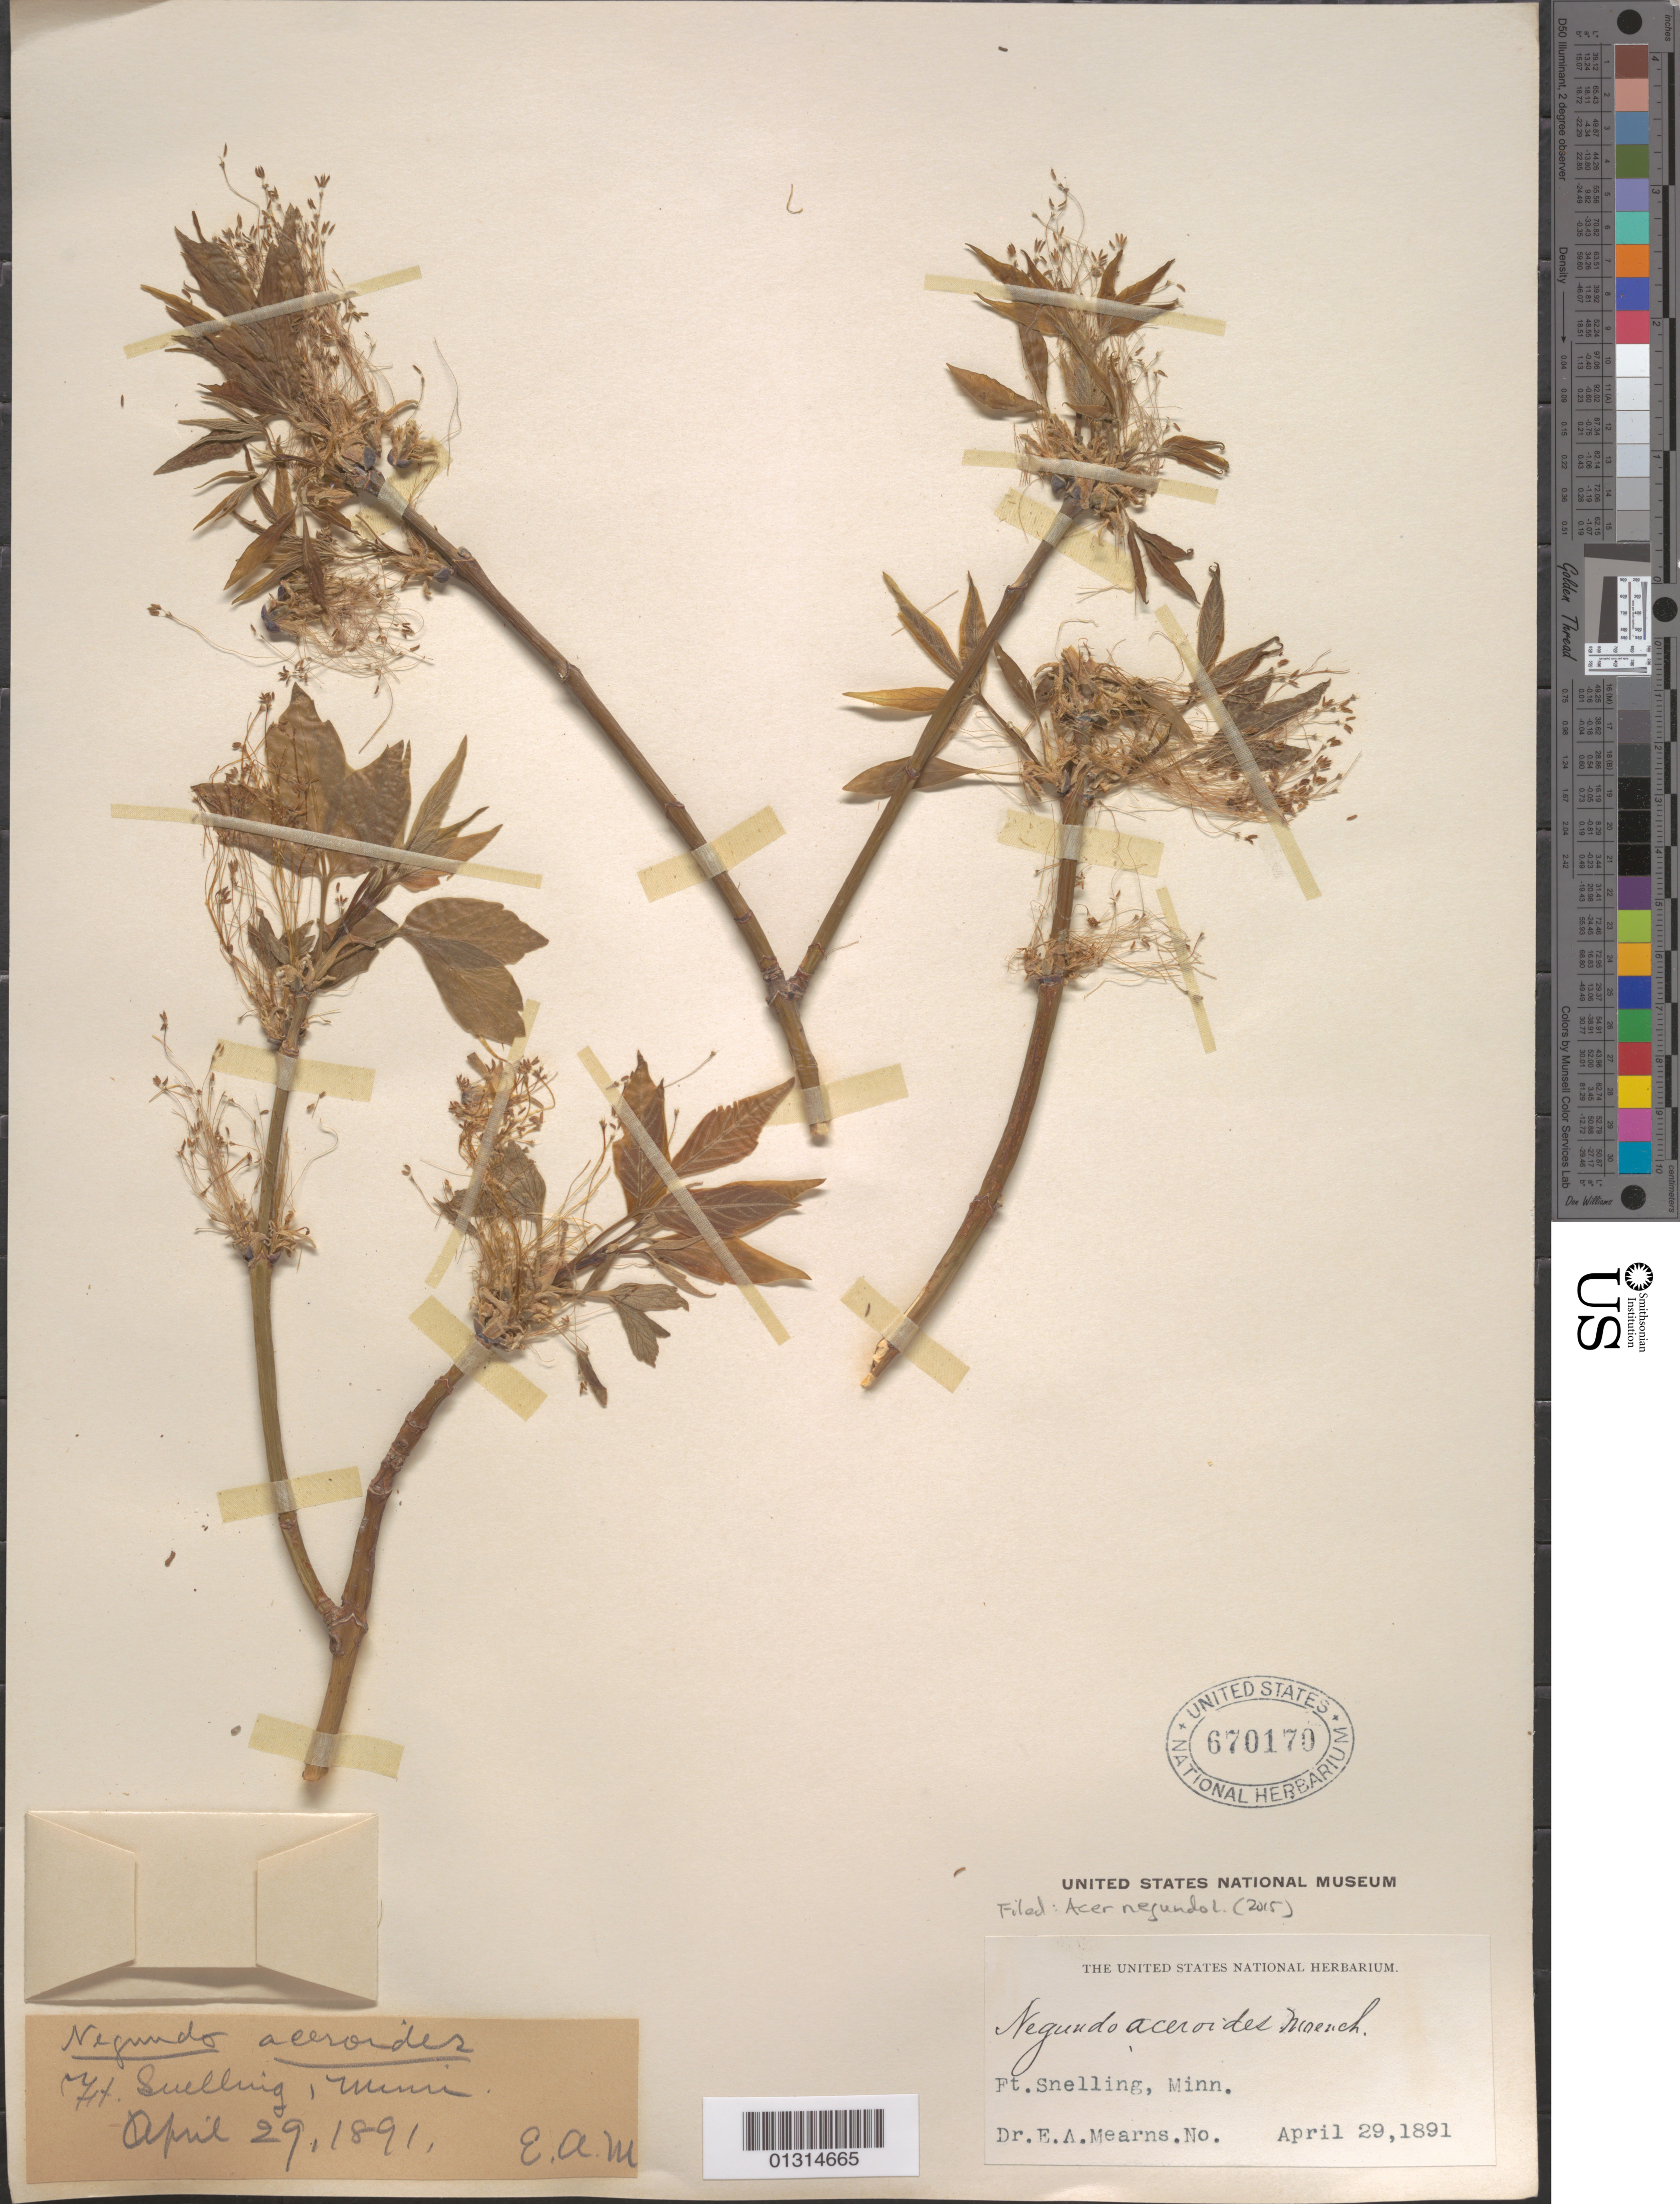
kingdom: Plantae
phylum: Tracheophyta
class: Magnoliopsida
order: Sapindales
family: Sapindaceae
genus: Acer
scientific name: Acer negundo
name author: L.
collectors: E. A. Mearns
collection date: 1891-04-21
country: United States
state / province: Minnesota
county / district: Hennepin County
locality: Ft. Snelling.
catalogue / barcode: US 670170